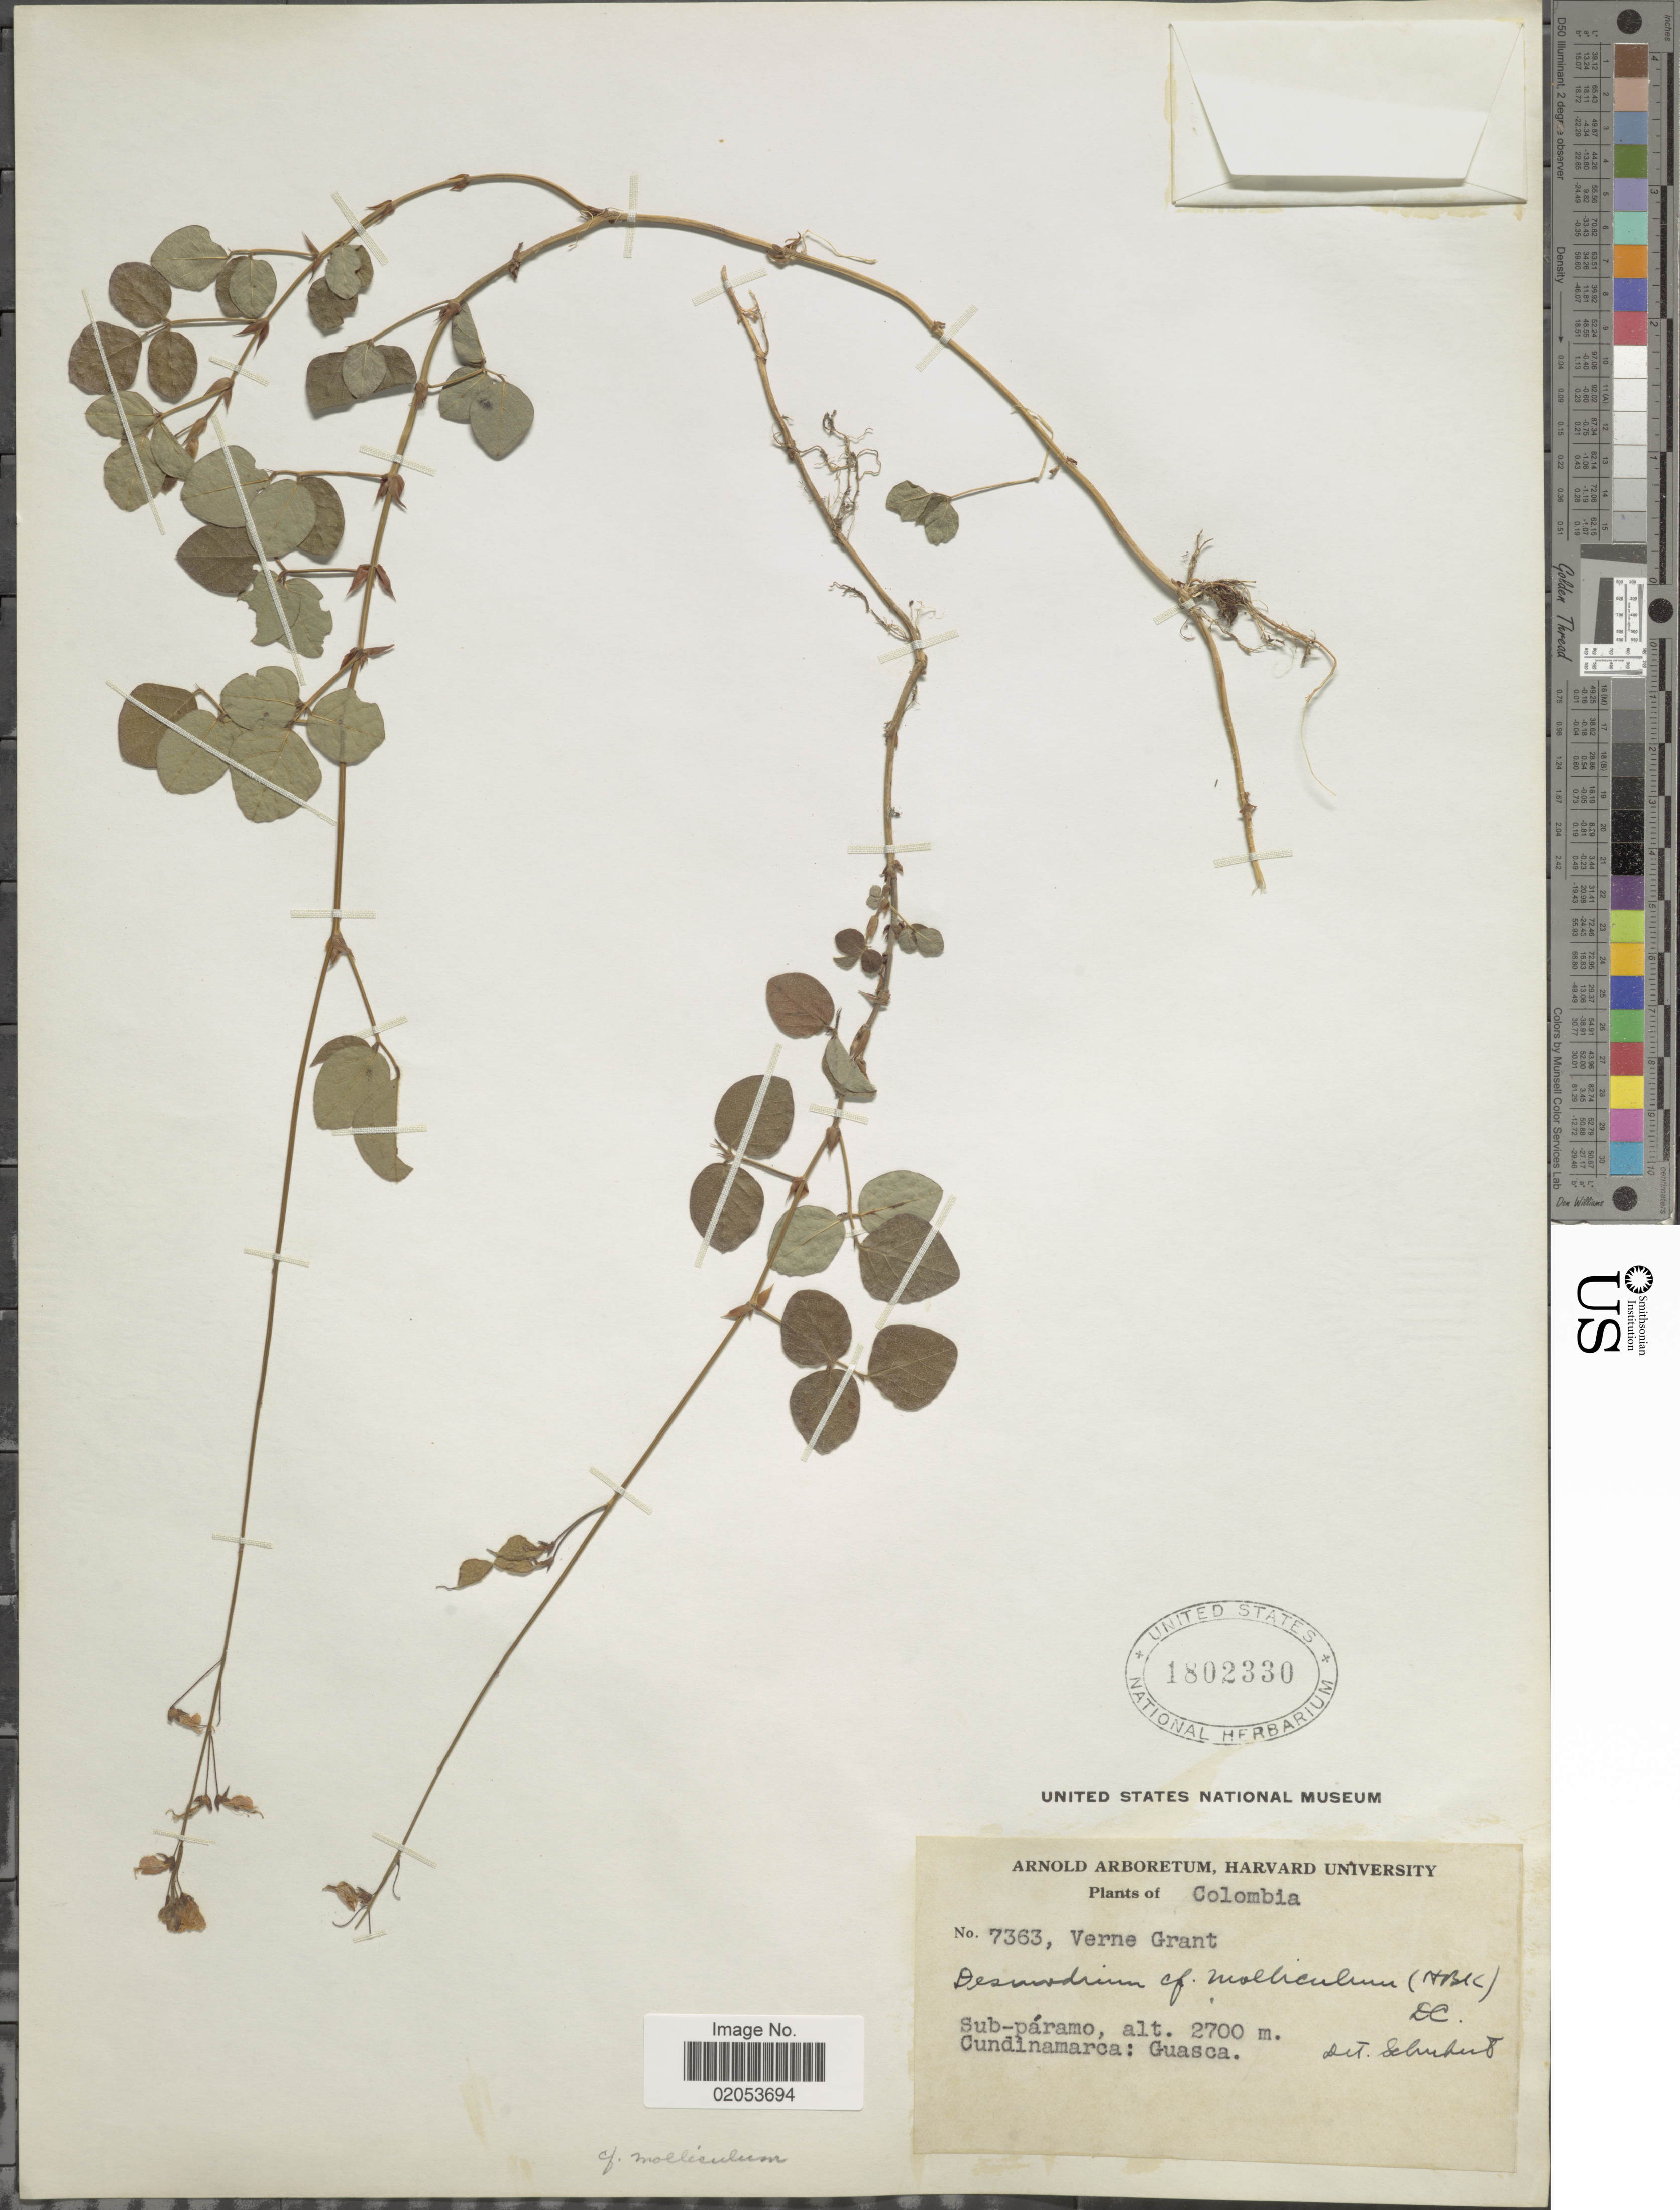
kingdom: Plantae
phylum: Tracheophyta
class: Magnoliopsida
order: Fabales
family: Fabaceae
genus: Desmodium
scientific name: Desmodium molliculum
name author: (Kunth) DC.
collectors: V. Grant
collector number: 7363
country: Colombia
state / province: Cundinamarca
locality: Sub-paramo, Guasca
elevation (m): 2700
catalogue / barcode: US 1802330